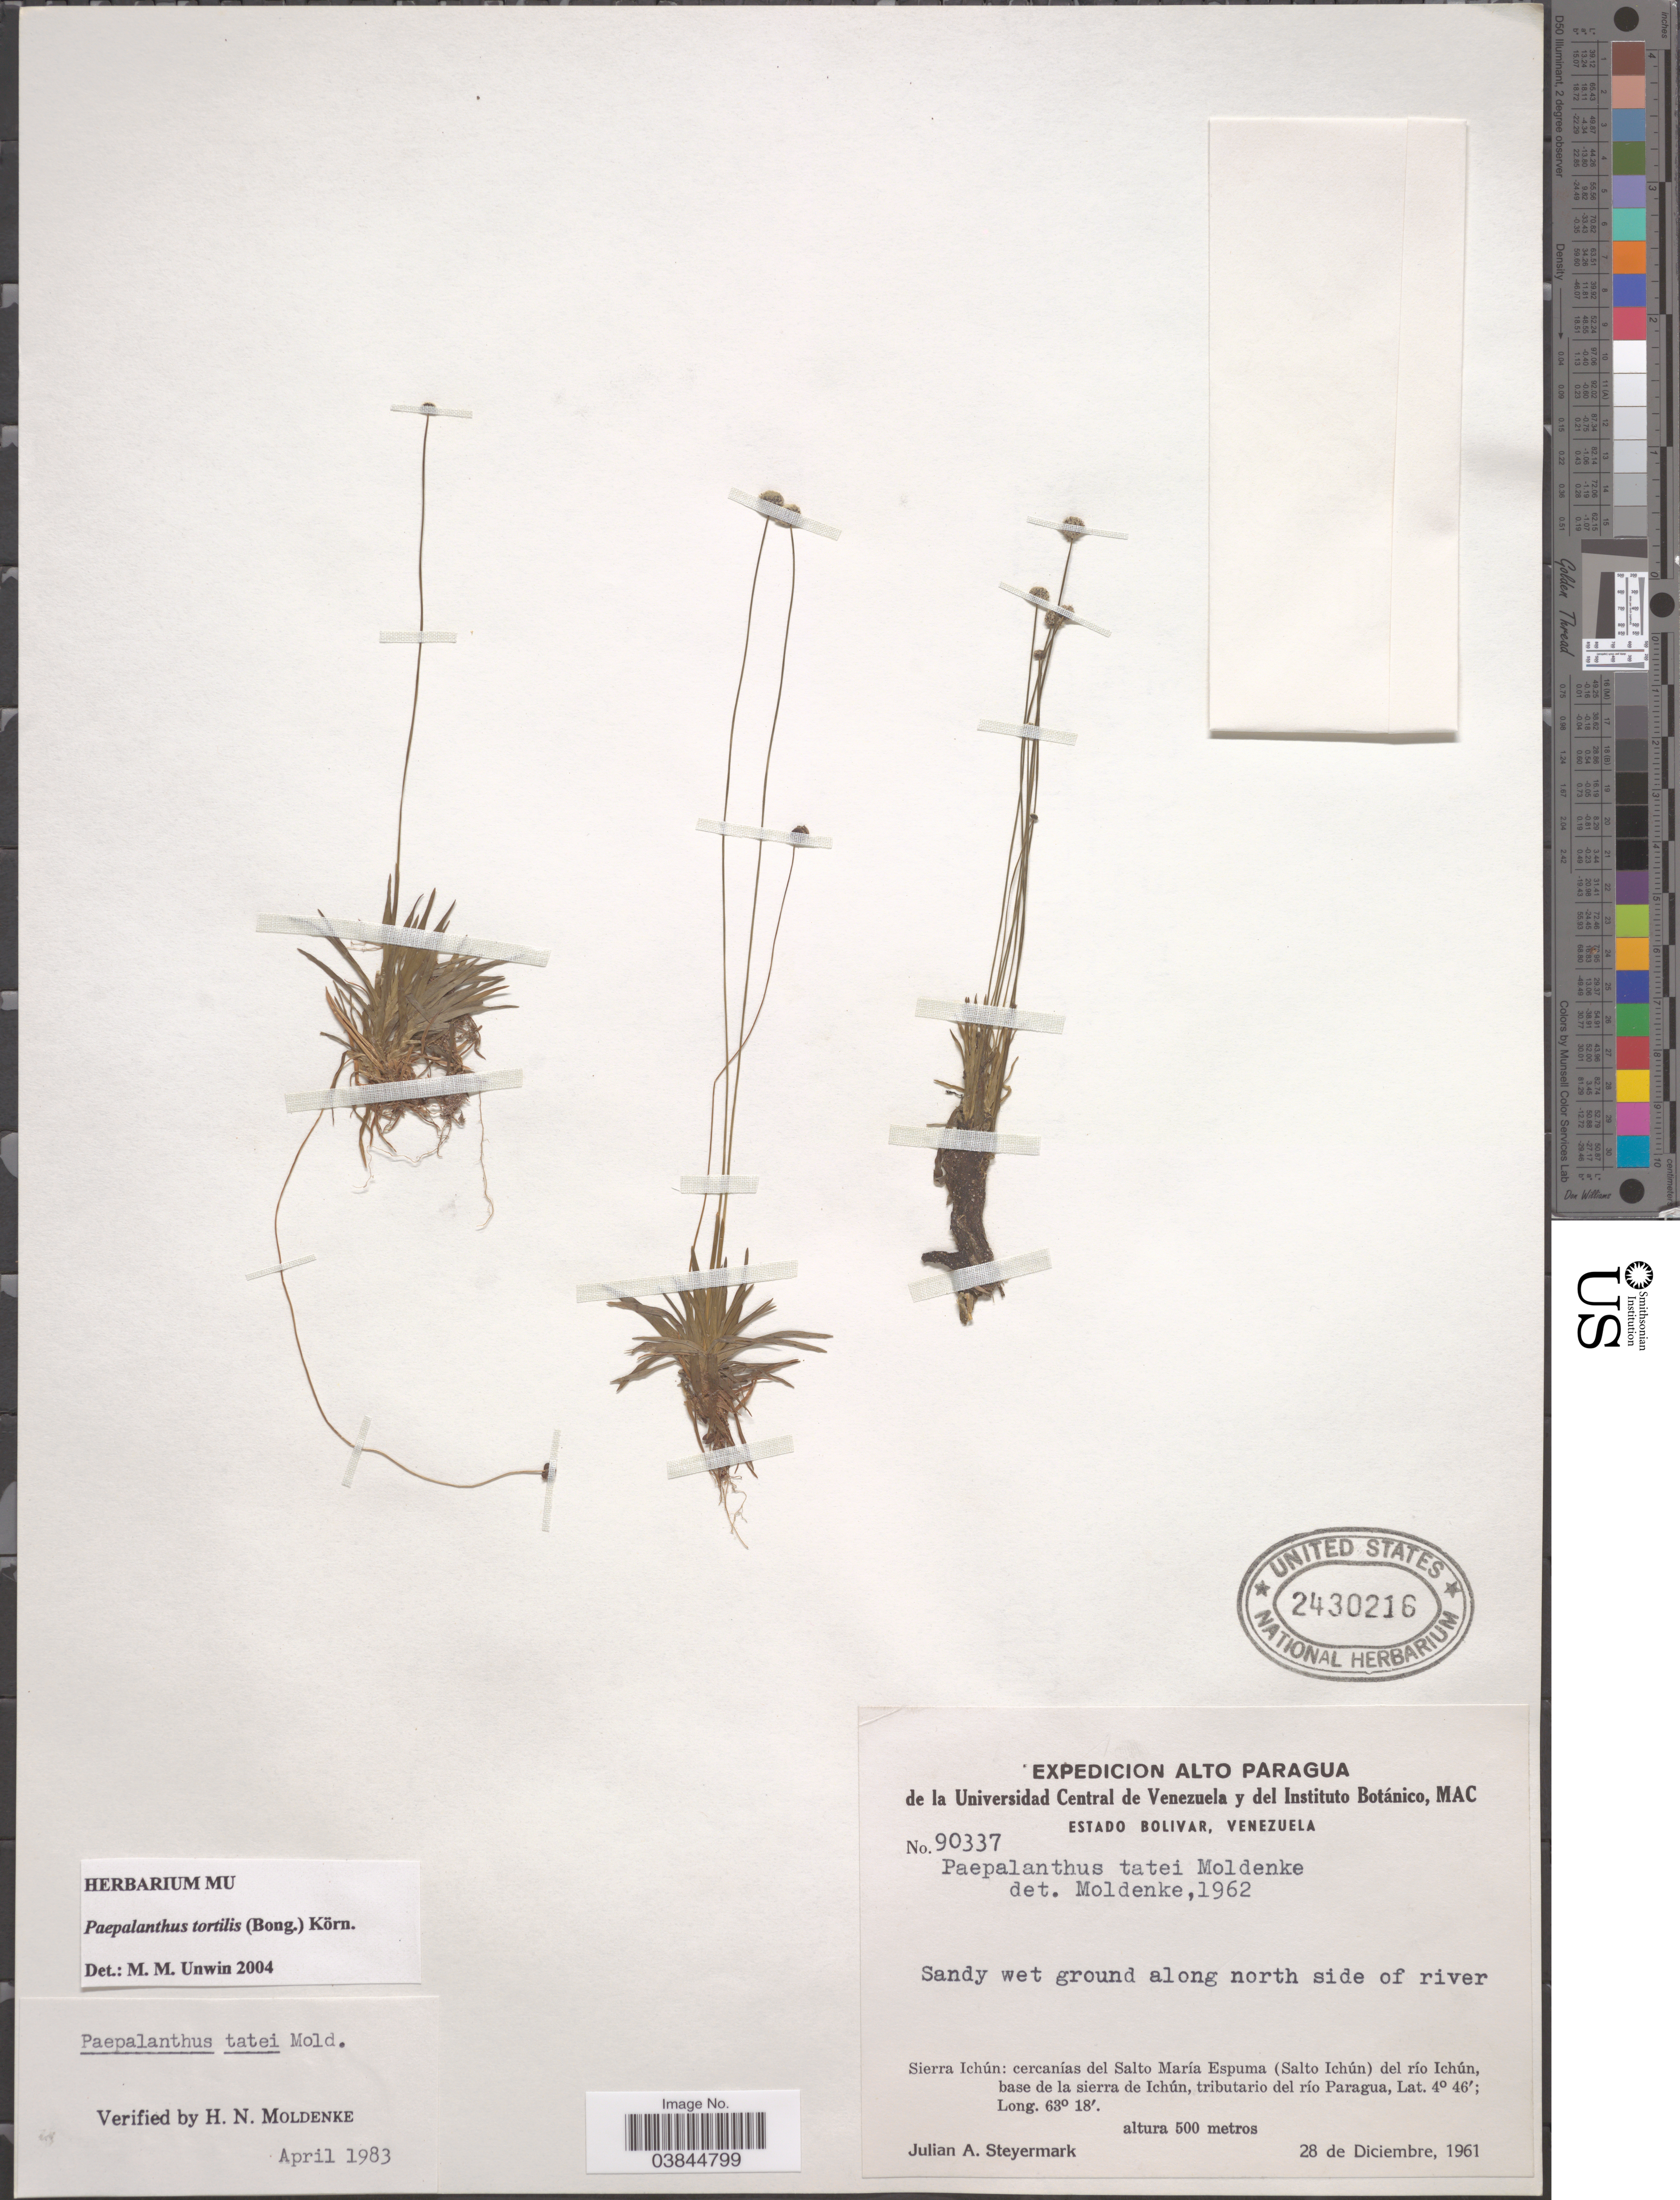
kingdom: Plantae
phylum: Tracheophyta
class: Liliopsida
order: Poales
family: Eriocaulaceae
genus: Paepalanthus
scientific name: Paepalanthus tortilis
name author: (Bong.) Koern.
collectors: J. Steyermark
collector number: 90337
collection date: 1961-12-28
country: Venezuela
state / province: Bolivar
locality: Alto Paragua. Along north side of river. Sierra Ichún: cercanías del Salto María Espuma (Salto Ichún) del río Ichún, base de la sierra de Ichún, tributario del río Paragua.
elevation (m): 500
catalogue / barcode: US 2430216